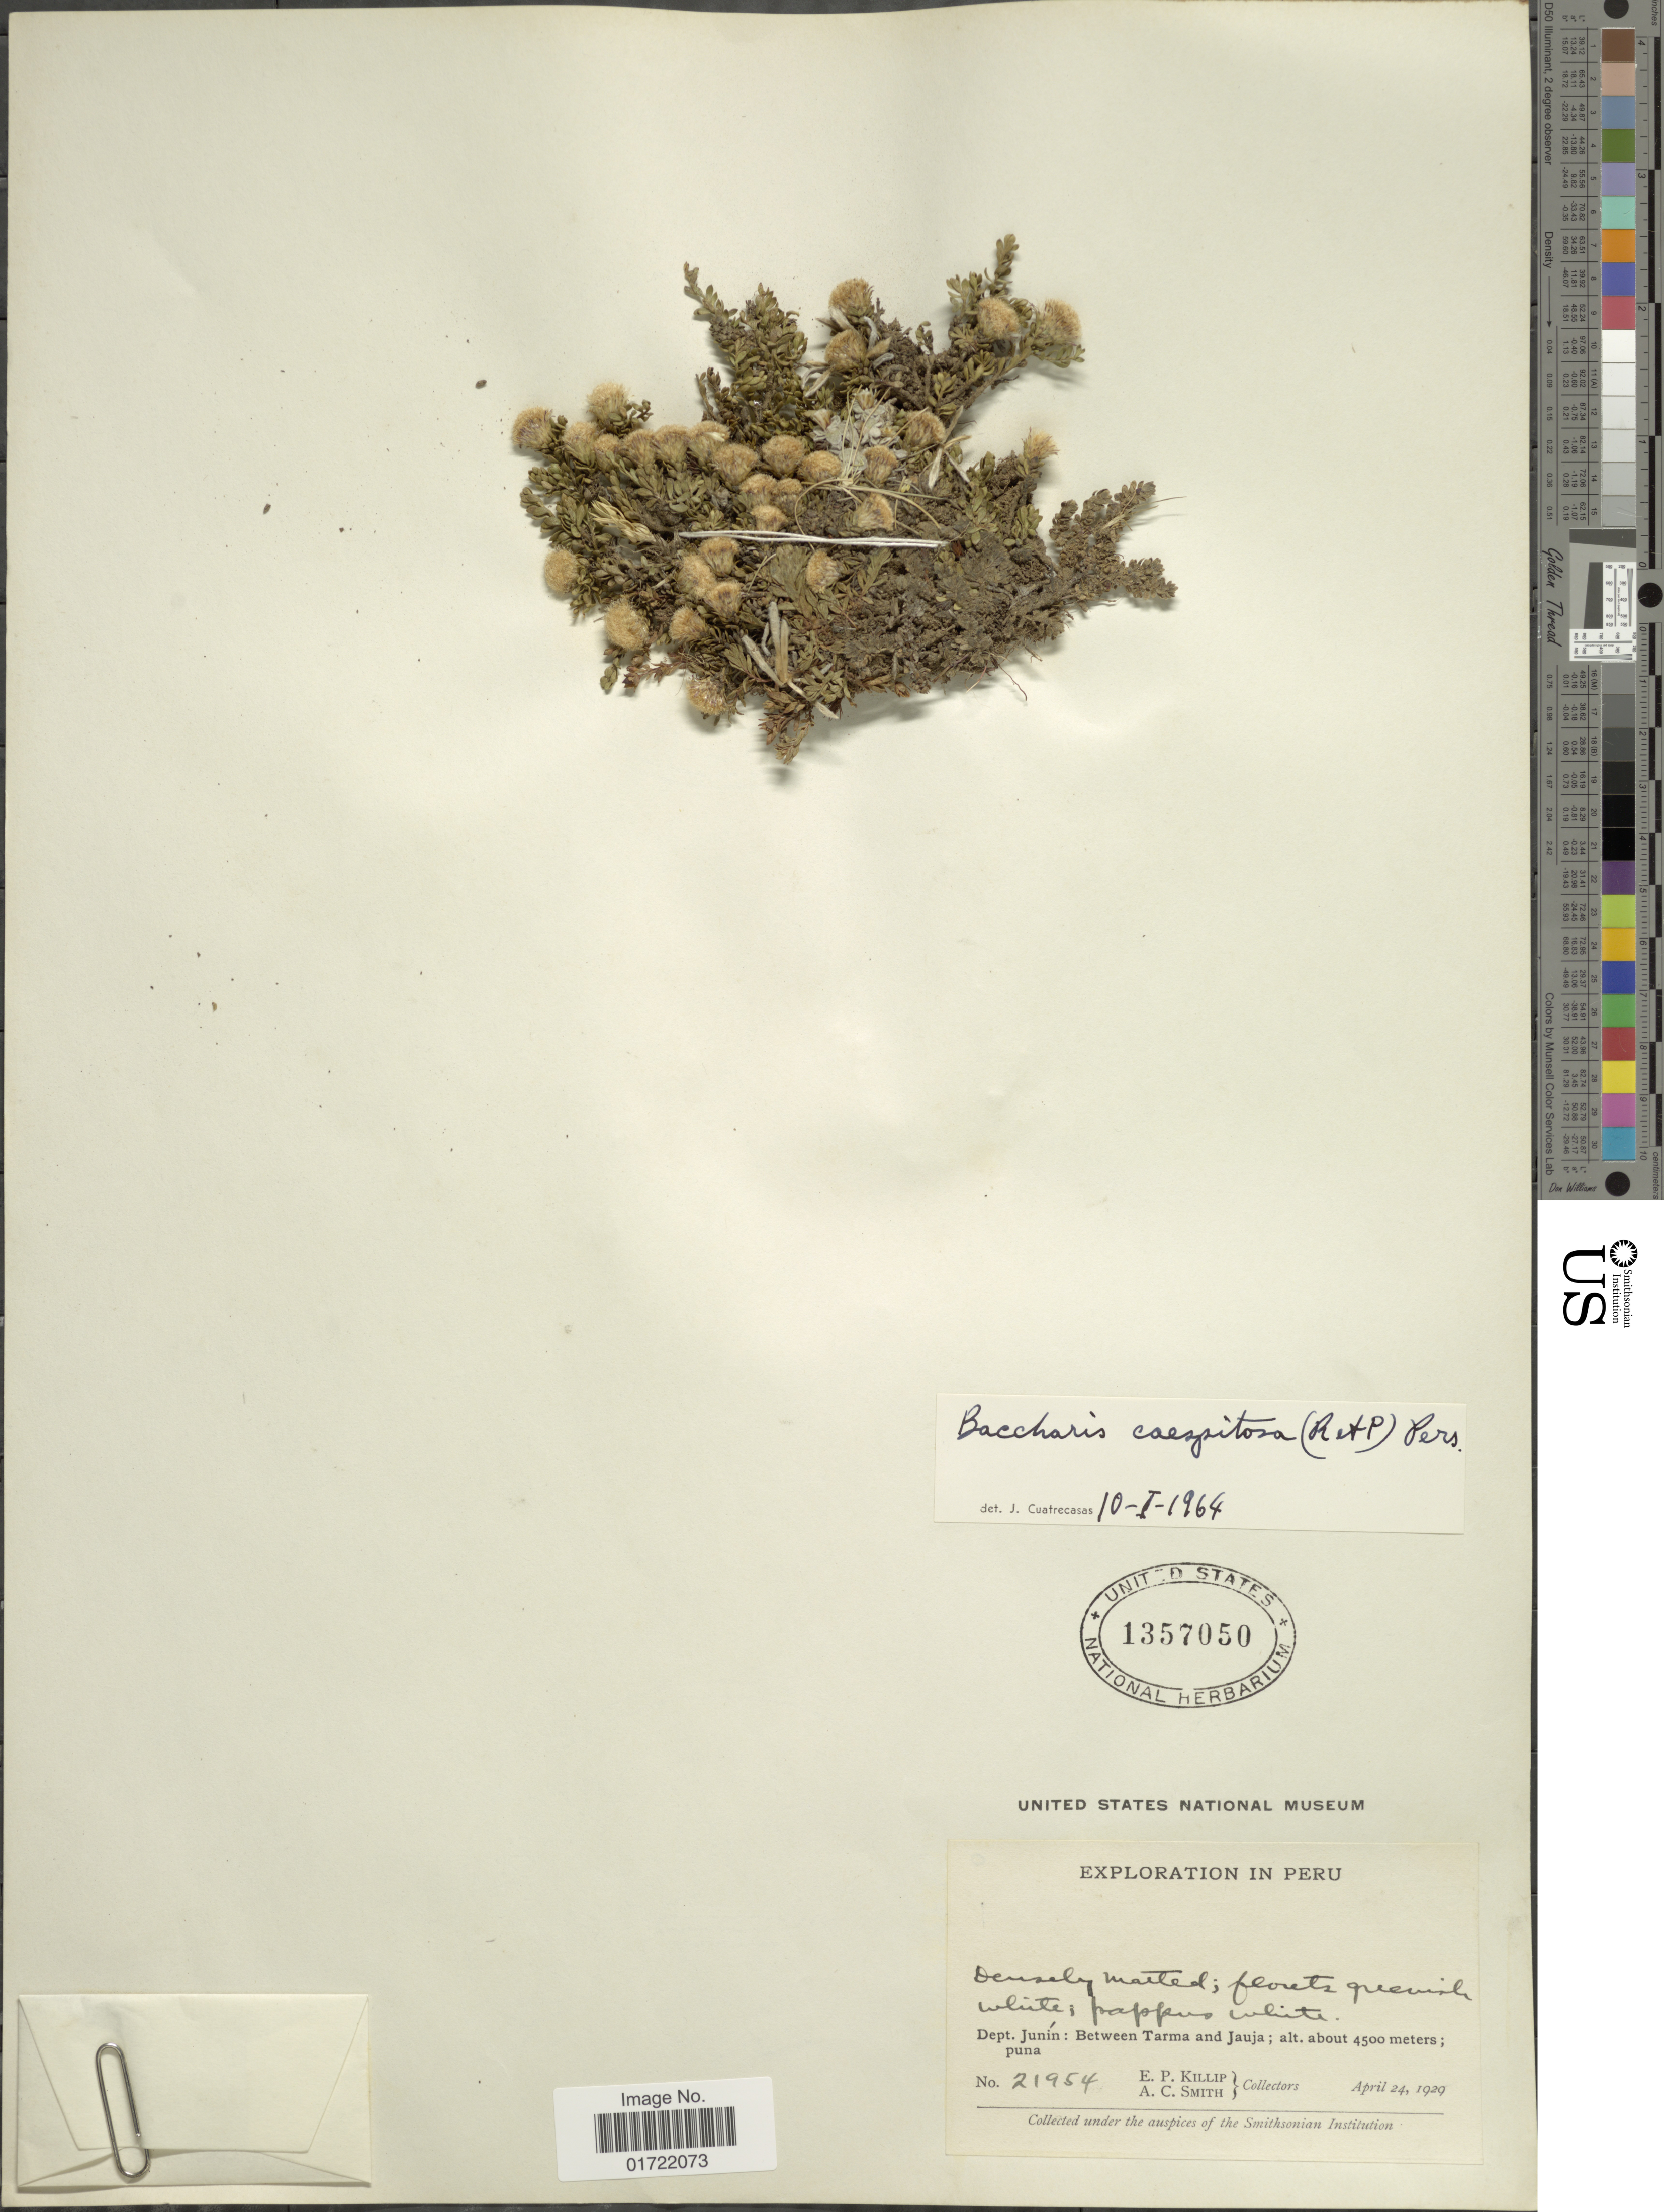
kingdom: Plantae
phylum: Tracheophyta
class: Magnoliopsida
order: Asterales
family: Asteraceae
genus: Baccharis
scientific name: Baccharis caespitosa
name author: (Ruiz & Pav.) Pers.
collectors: E. P. Killip & A. C. Smith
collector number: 21954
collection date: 1929-04-24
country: Peru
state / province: Junín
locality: Between Tarma and Jauja, puna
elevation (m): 4500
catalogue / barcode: US 1357050